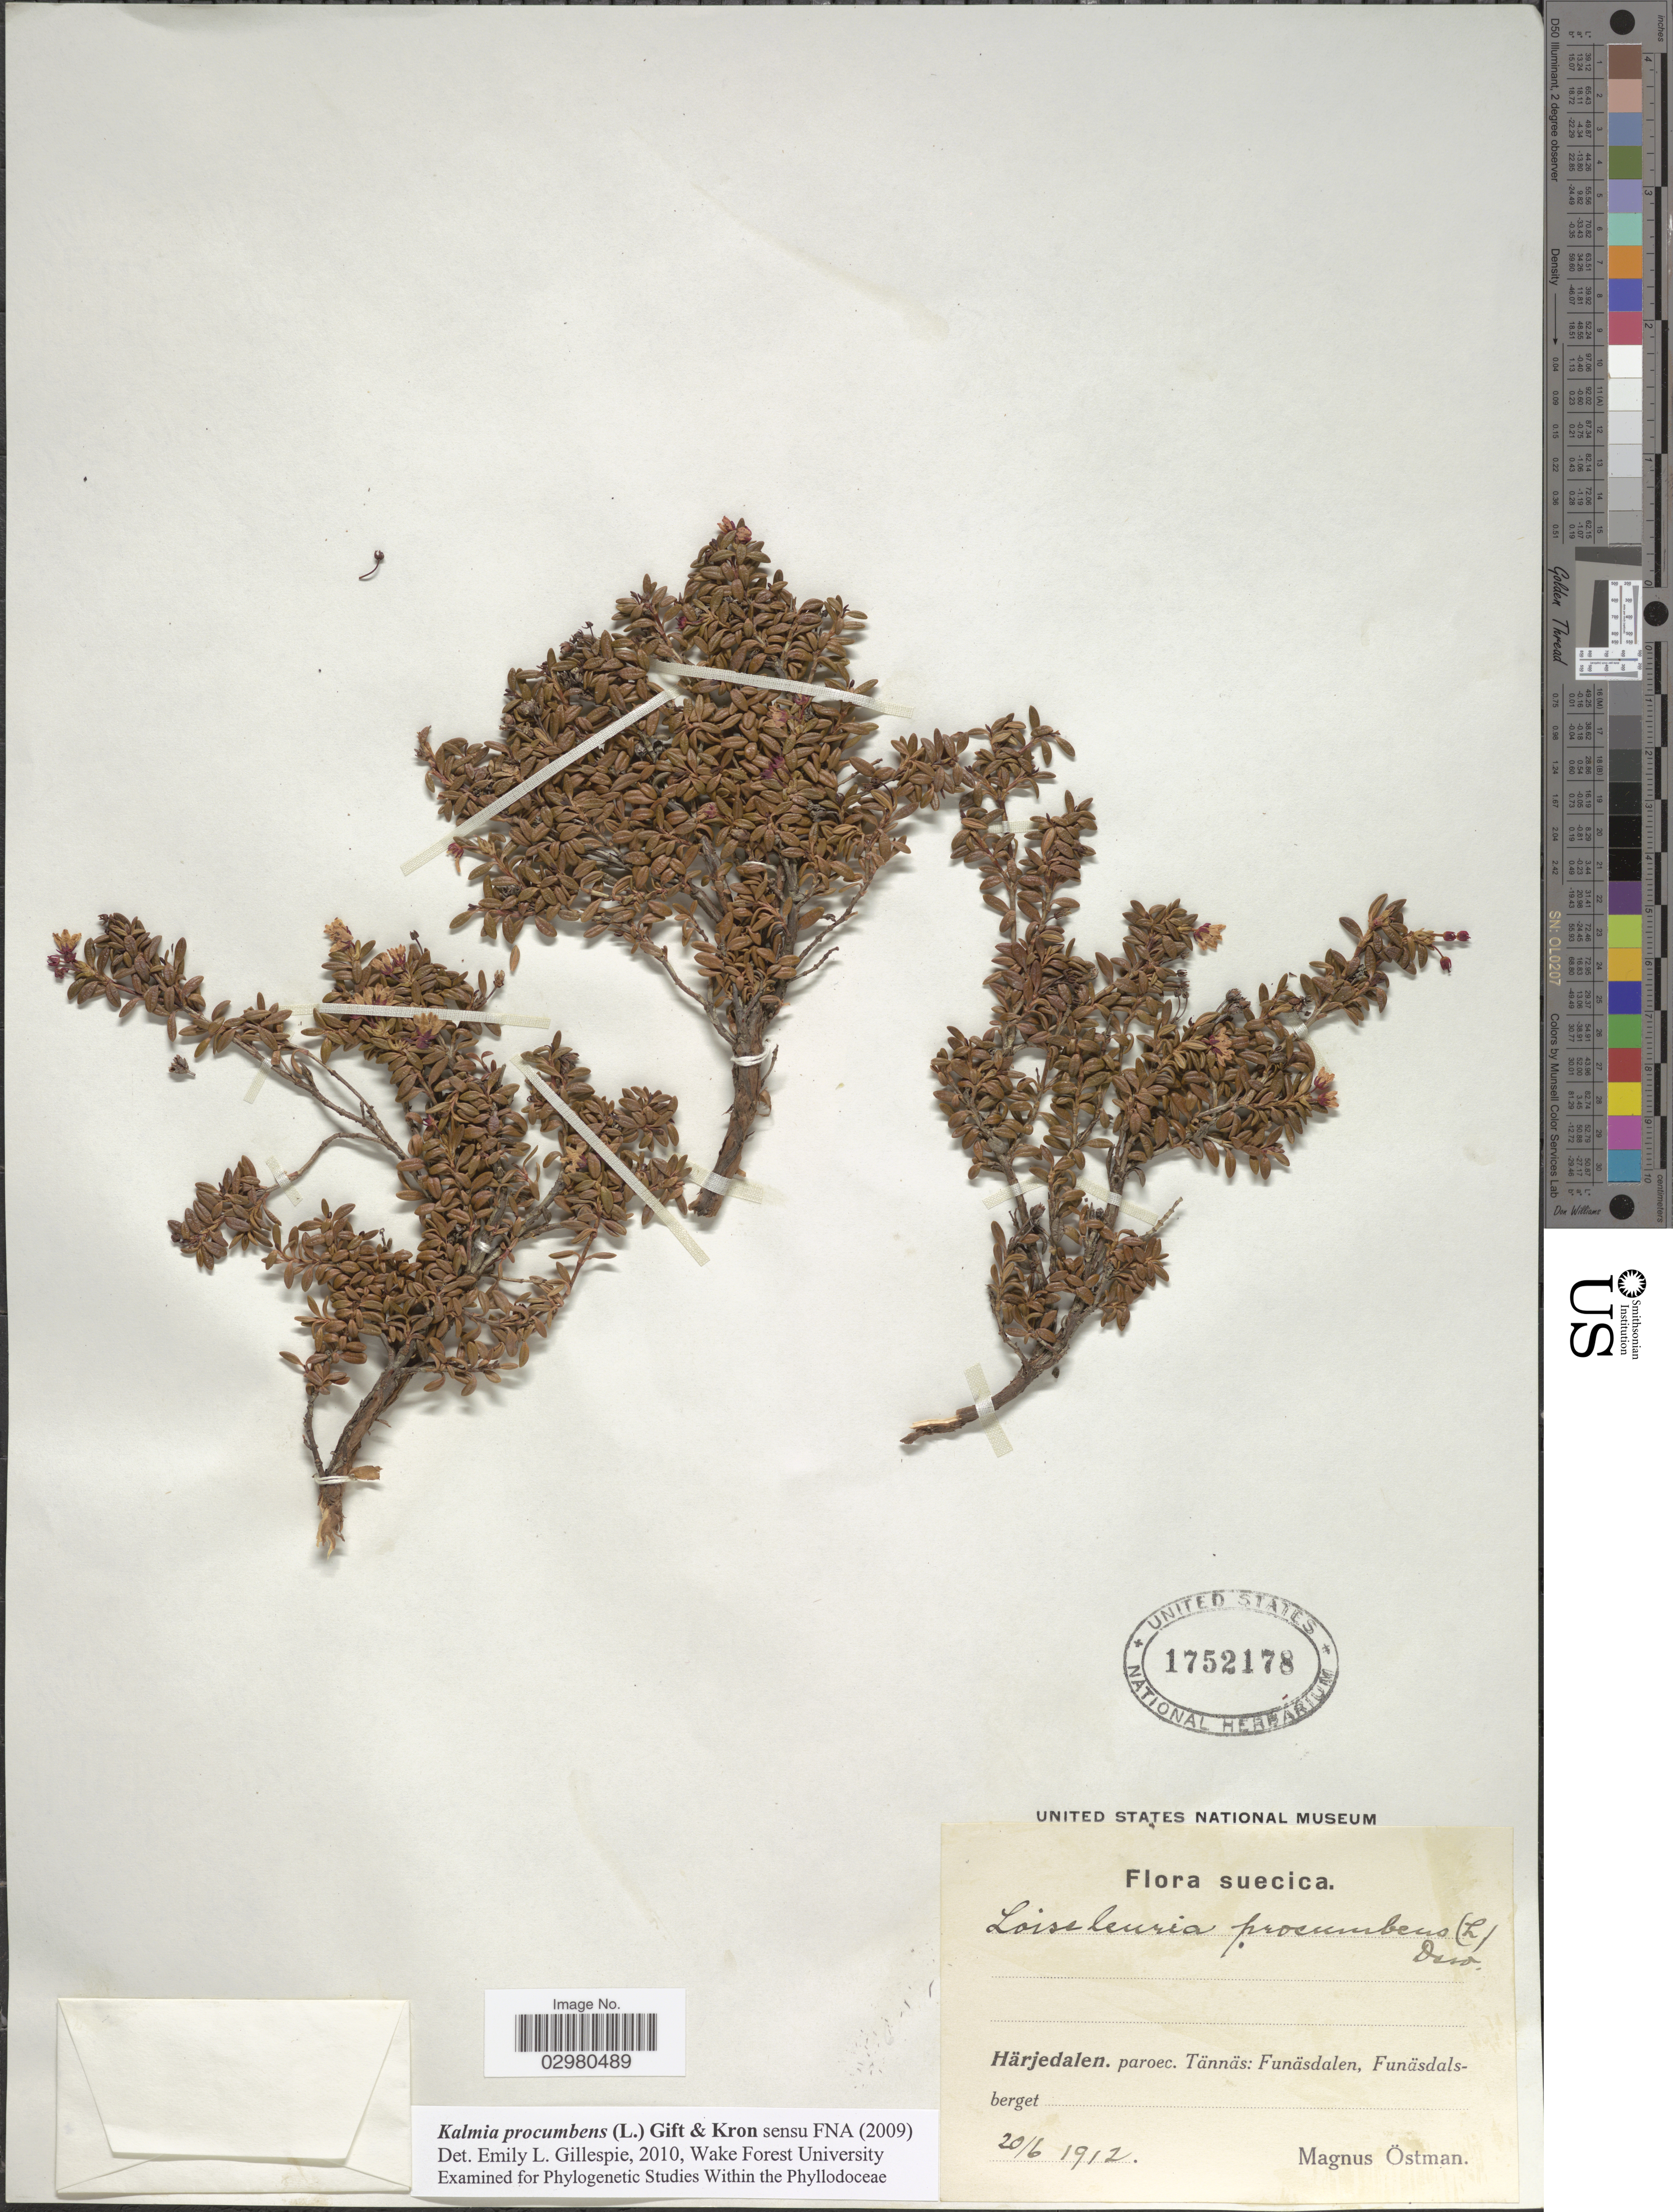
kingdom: Plantae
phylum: Tracheophyta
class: Magnoliopsida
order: Ericales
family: Ericaceae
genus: Loiseleuria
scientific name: Loiseleuria procumbens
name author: (L.) Desv.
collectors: M. Östman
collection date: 1912-06-20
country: Sweden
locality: Suecica. Härdedalen. paroec. Tännäs: Funäsdalen, Funäsdalsberget.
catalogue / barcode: US 1752178